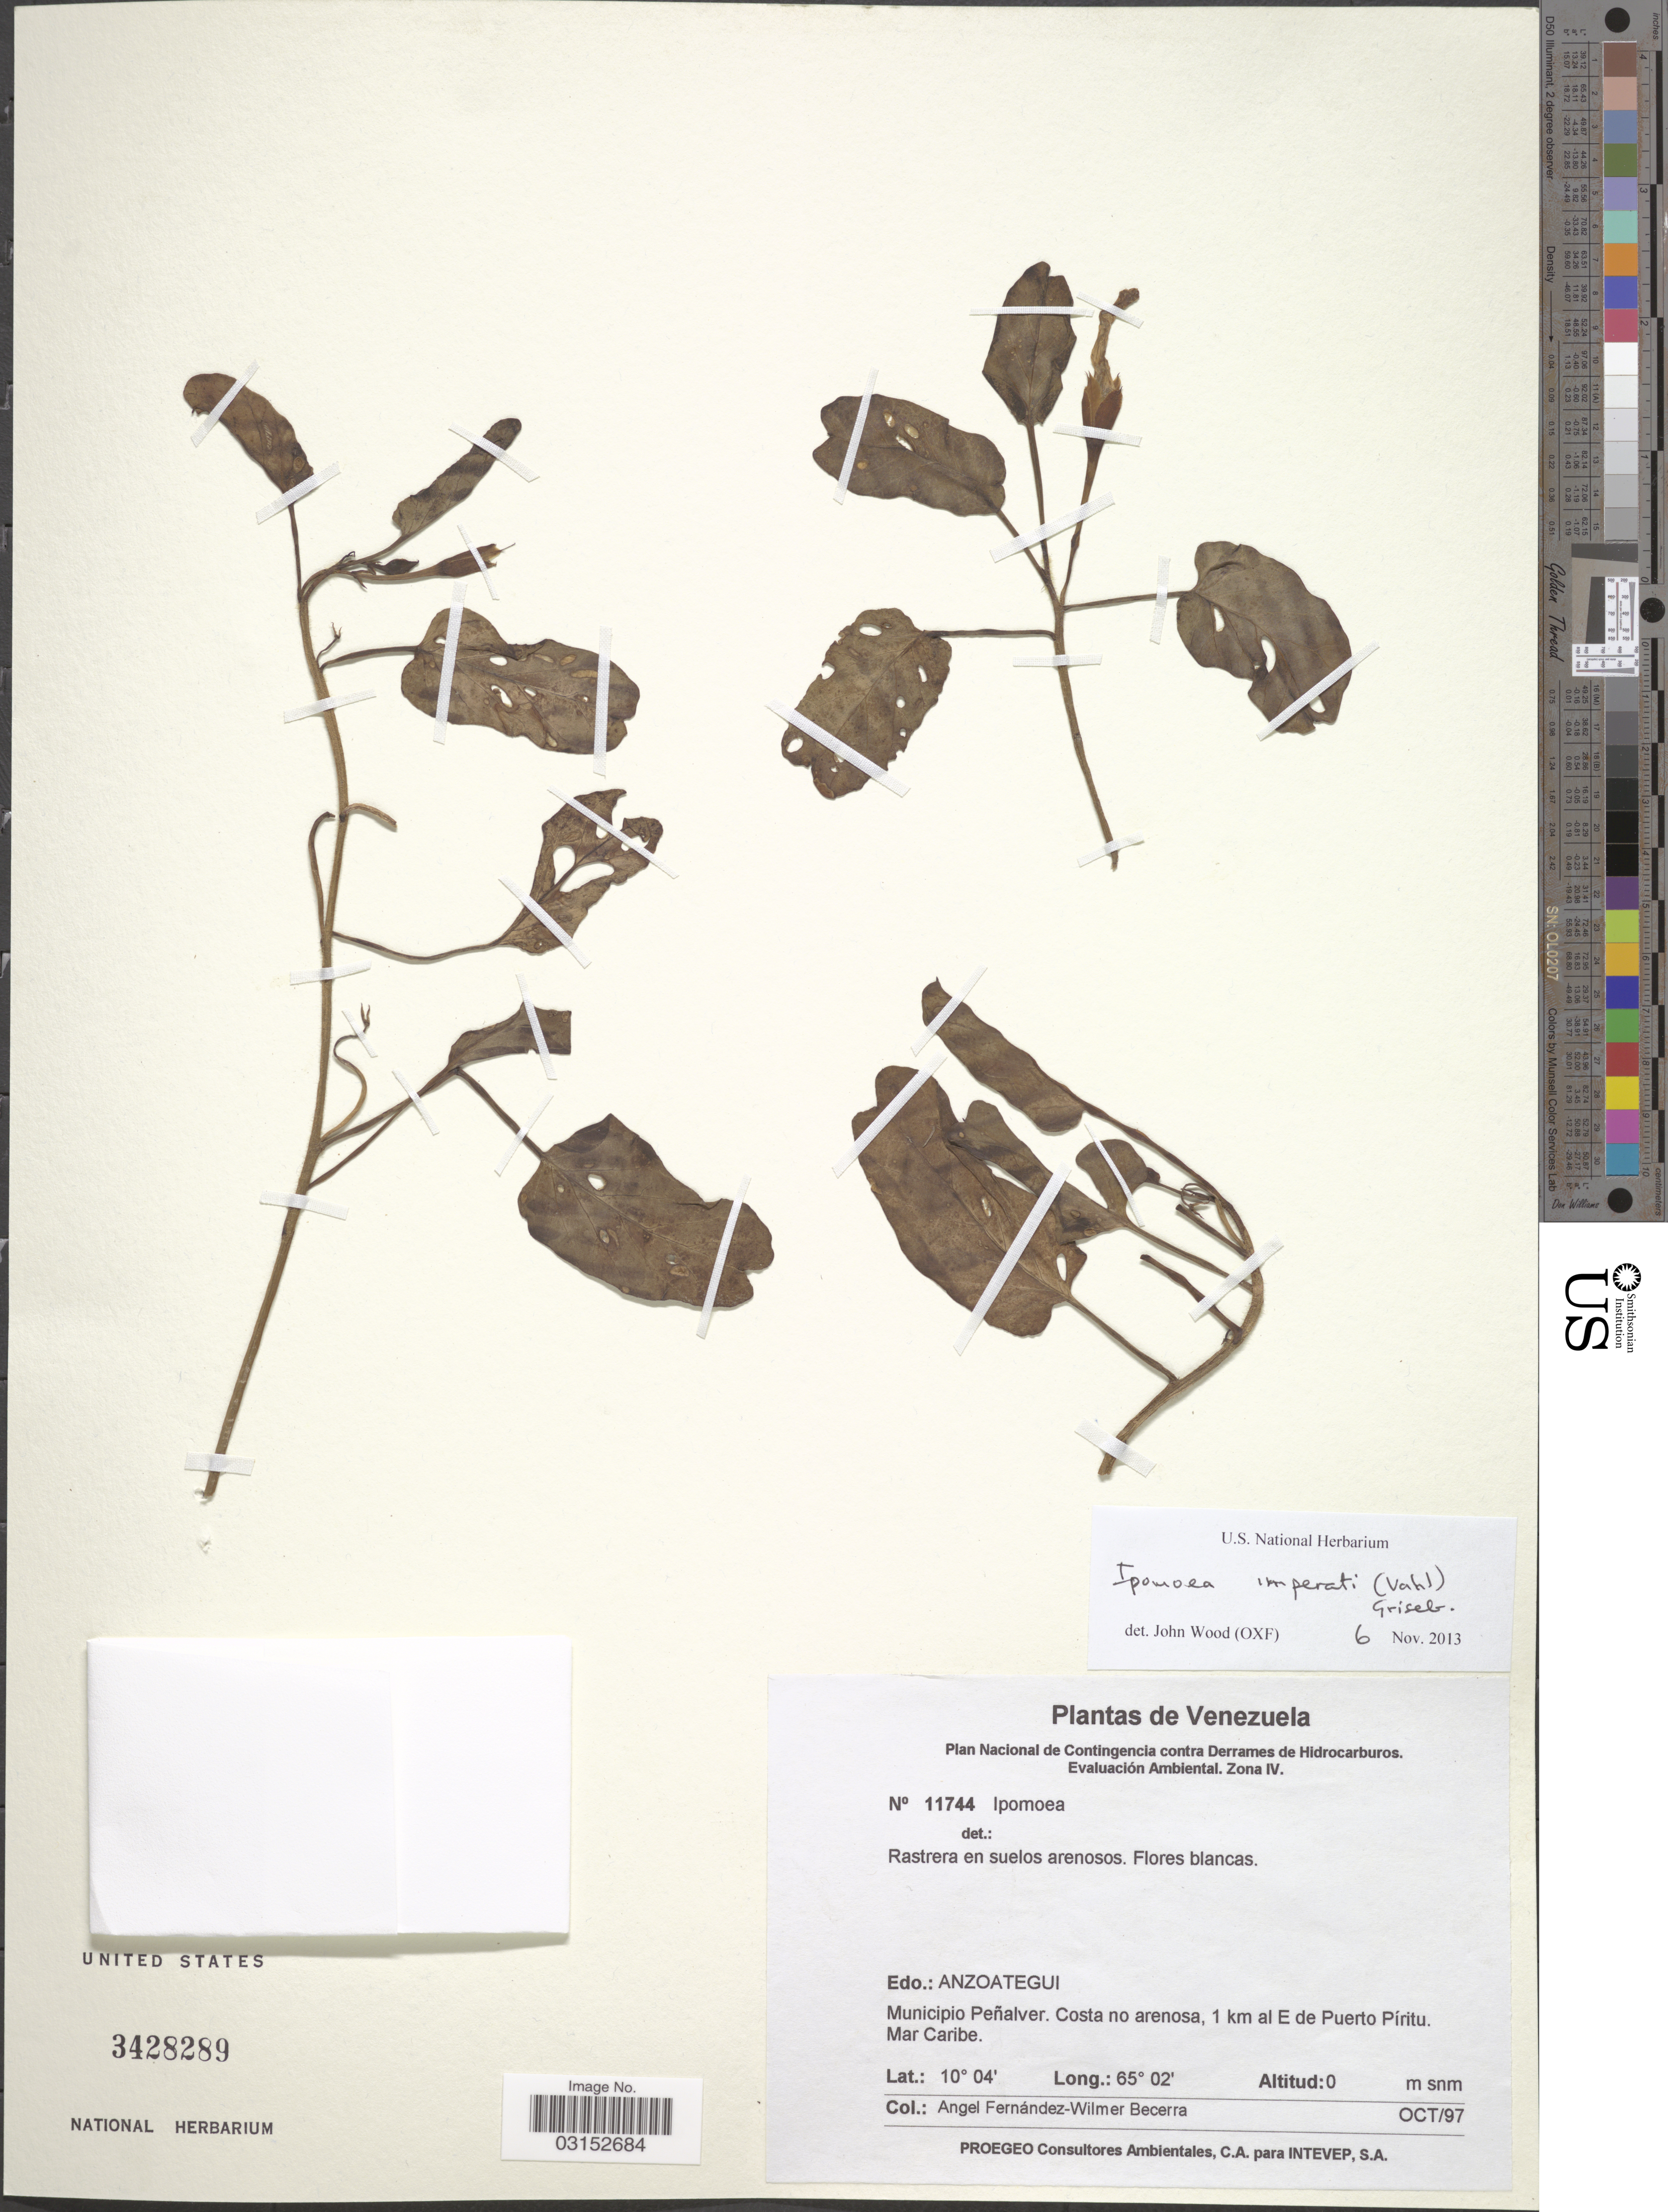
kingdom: Plantae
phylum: Tracheophyta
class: Magnoliopsida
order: Solanales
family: Convolvulaceae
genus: Ipomoea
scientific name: Ipomoea imperati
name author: (Vahl) Griseb.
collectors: Á. Fernández & W. Becerra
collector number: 11744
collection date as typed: Transcribed d/m/y: /10/97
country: Venezuela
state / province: Anzoategui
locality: Municipio Peñalver. Costa no arenosa, 1 km al E de Puerto Píritu. Mar Caribe.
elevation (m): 0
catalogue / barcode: US 3428289